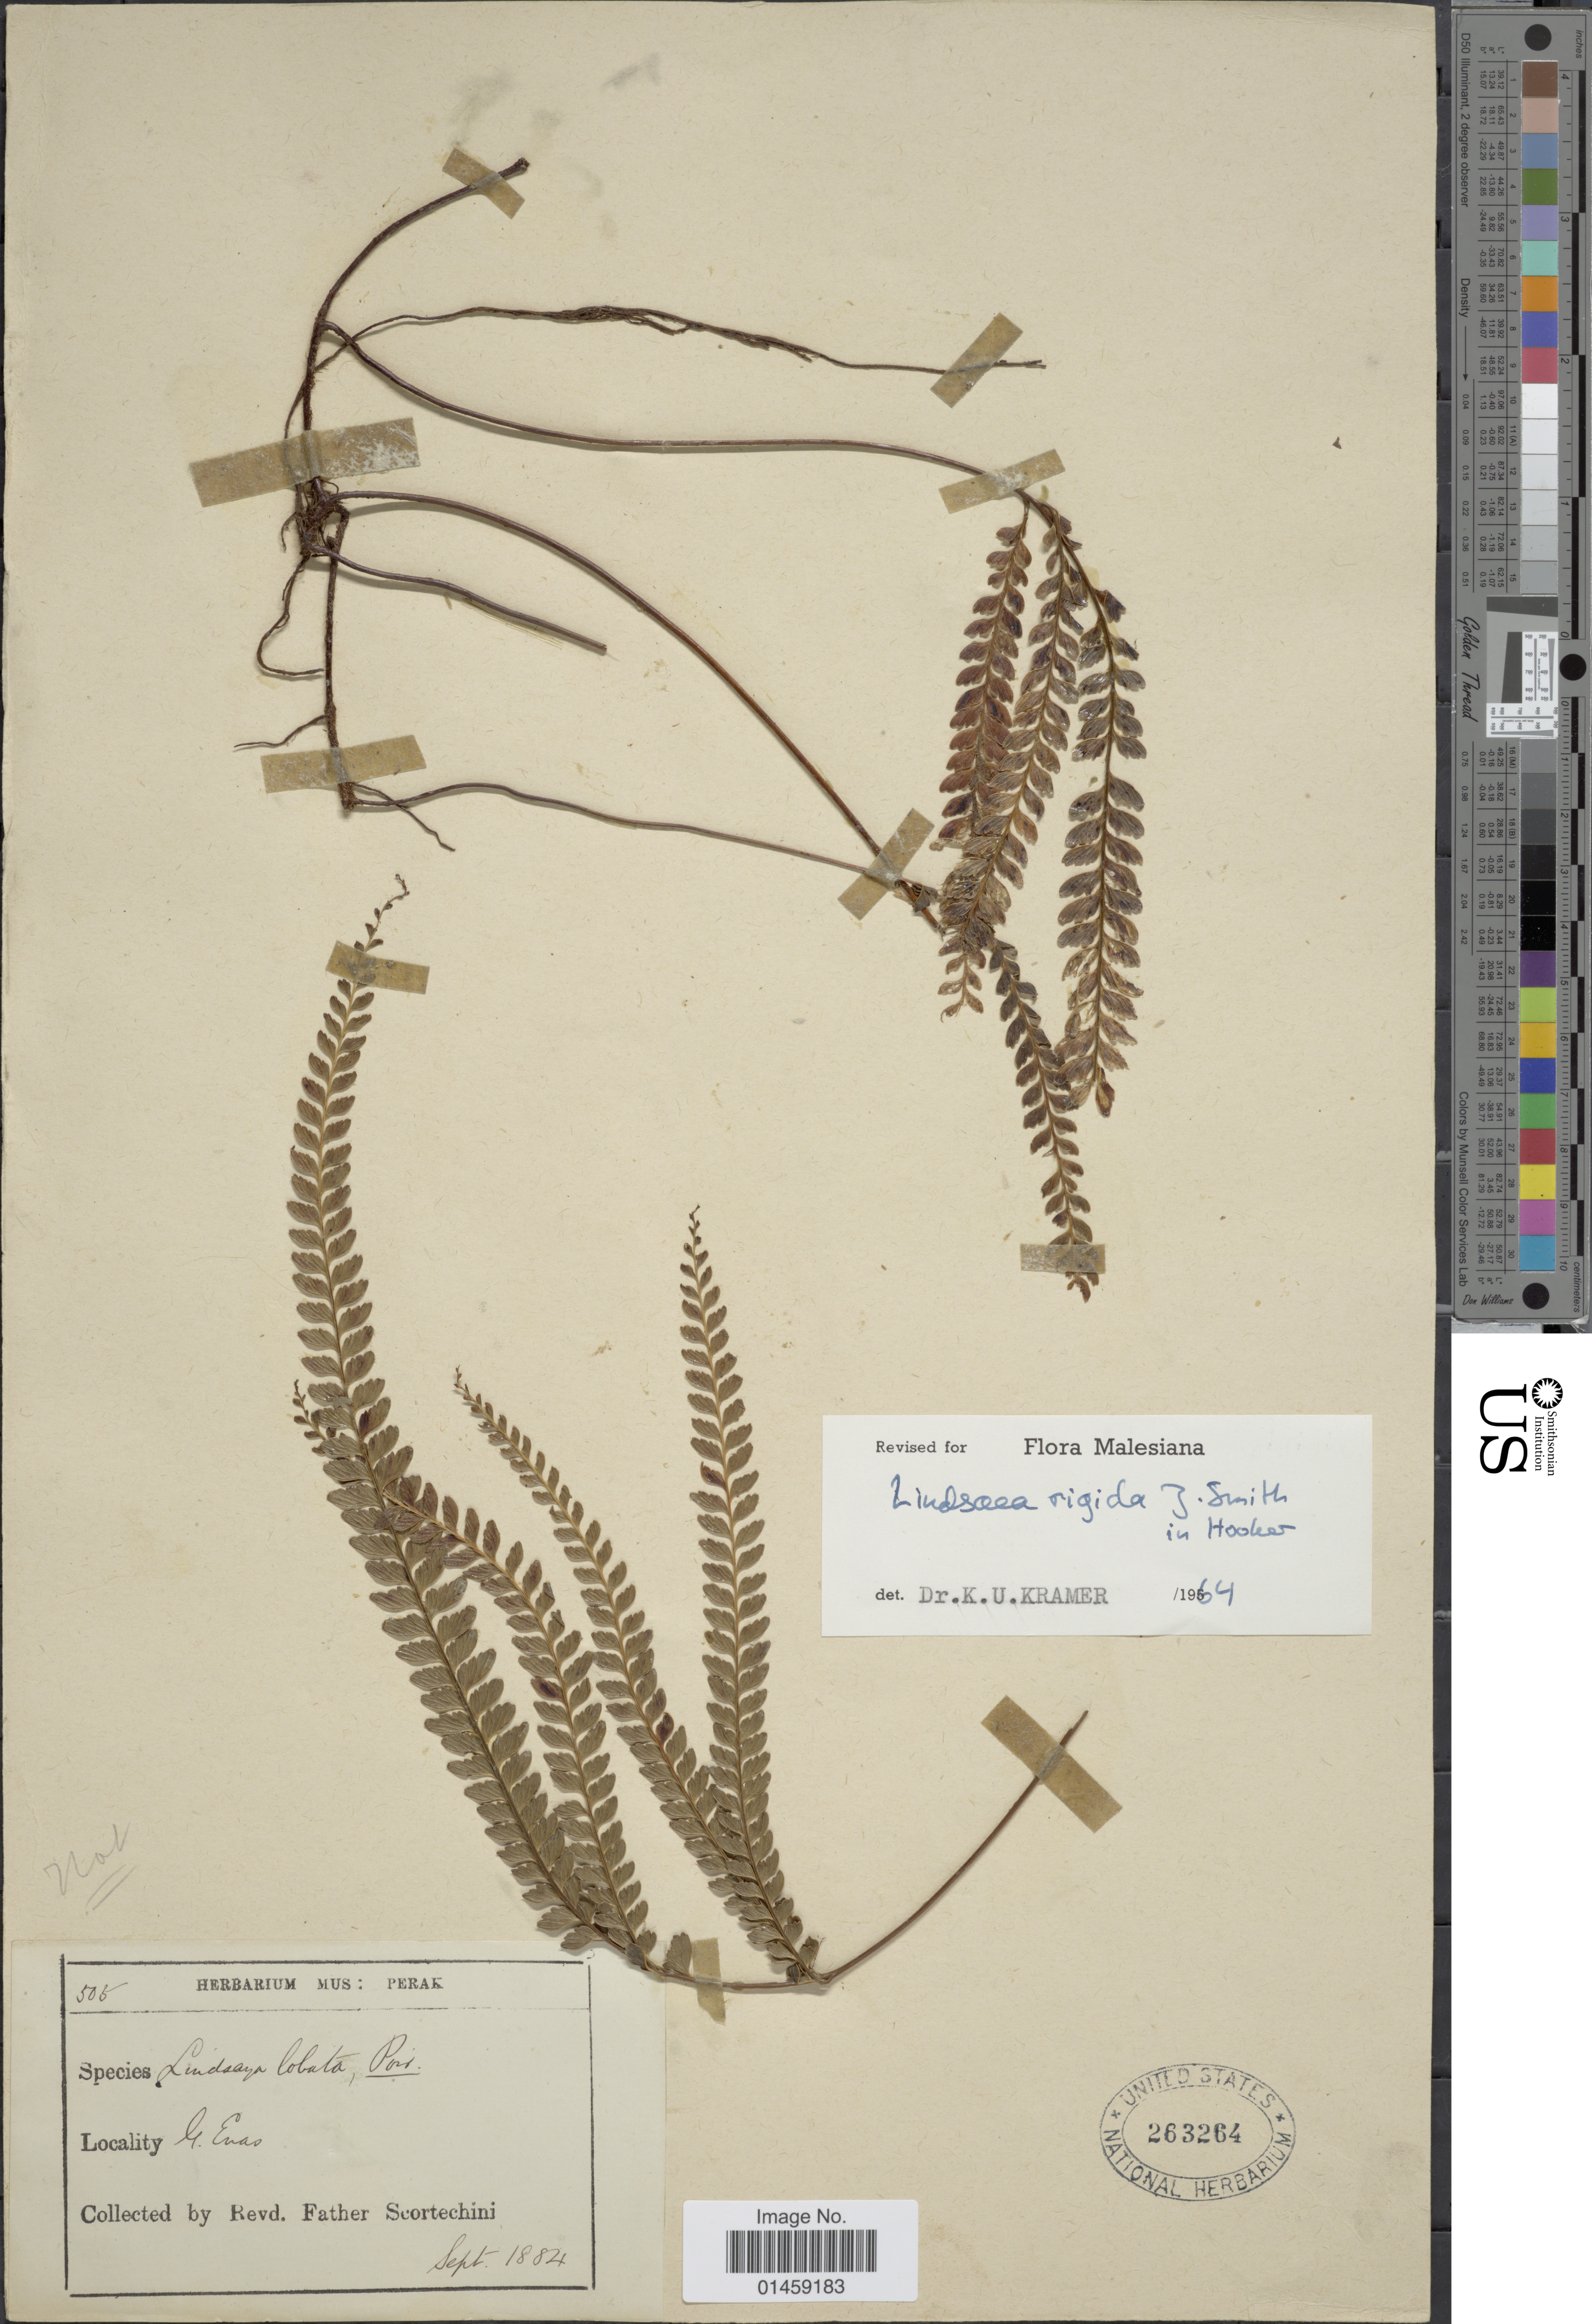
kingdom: Plantae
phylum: Tracheophyta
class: Polypodiopsida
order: Polypodiales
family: Lindsaeaceae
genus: Lindsaea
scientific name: Lindsaea rigida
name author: J. Sm.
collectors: Fr. Scortechini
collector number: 505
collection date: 1884-09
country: Malaysia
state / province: Perak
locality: G. Enas. [interpreted]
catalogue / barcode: US 263264